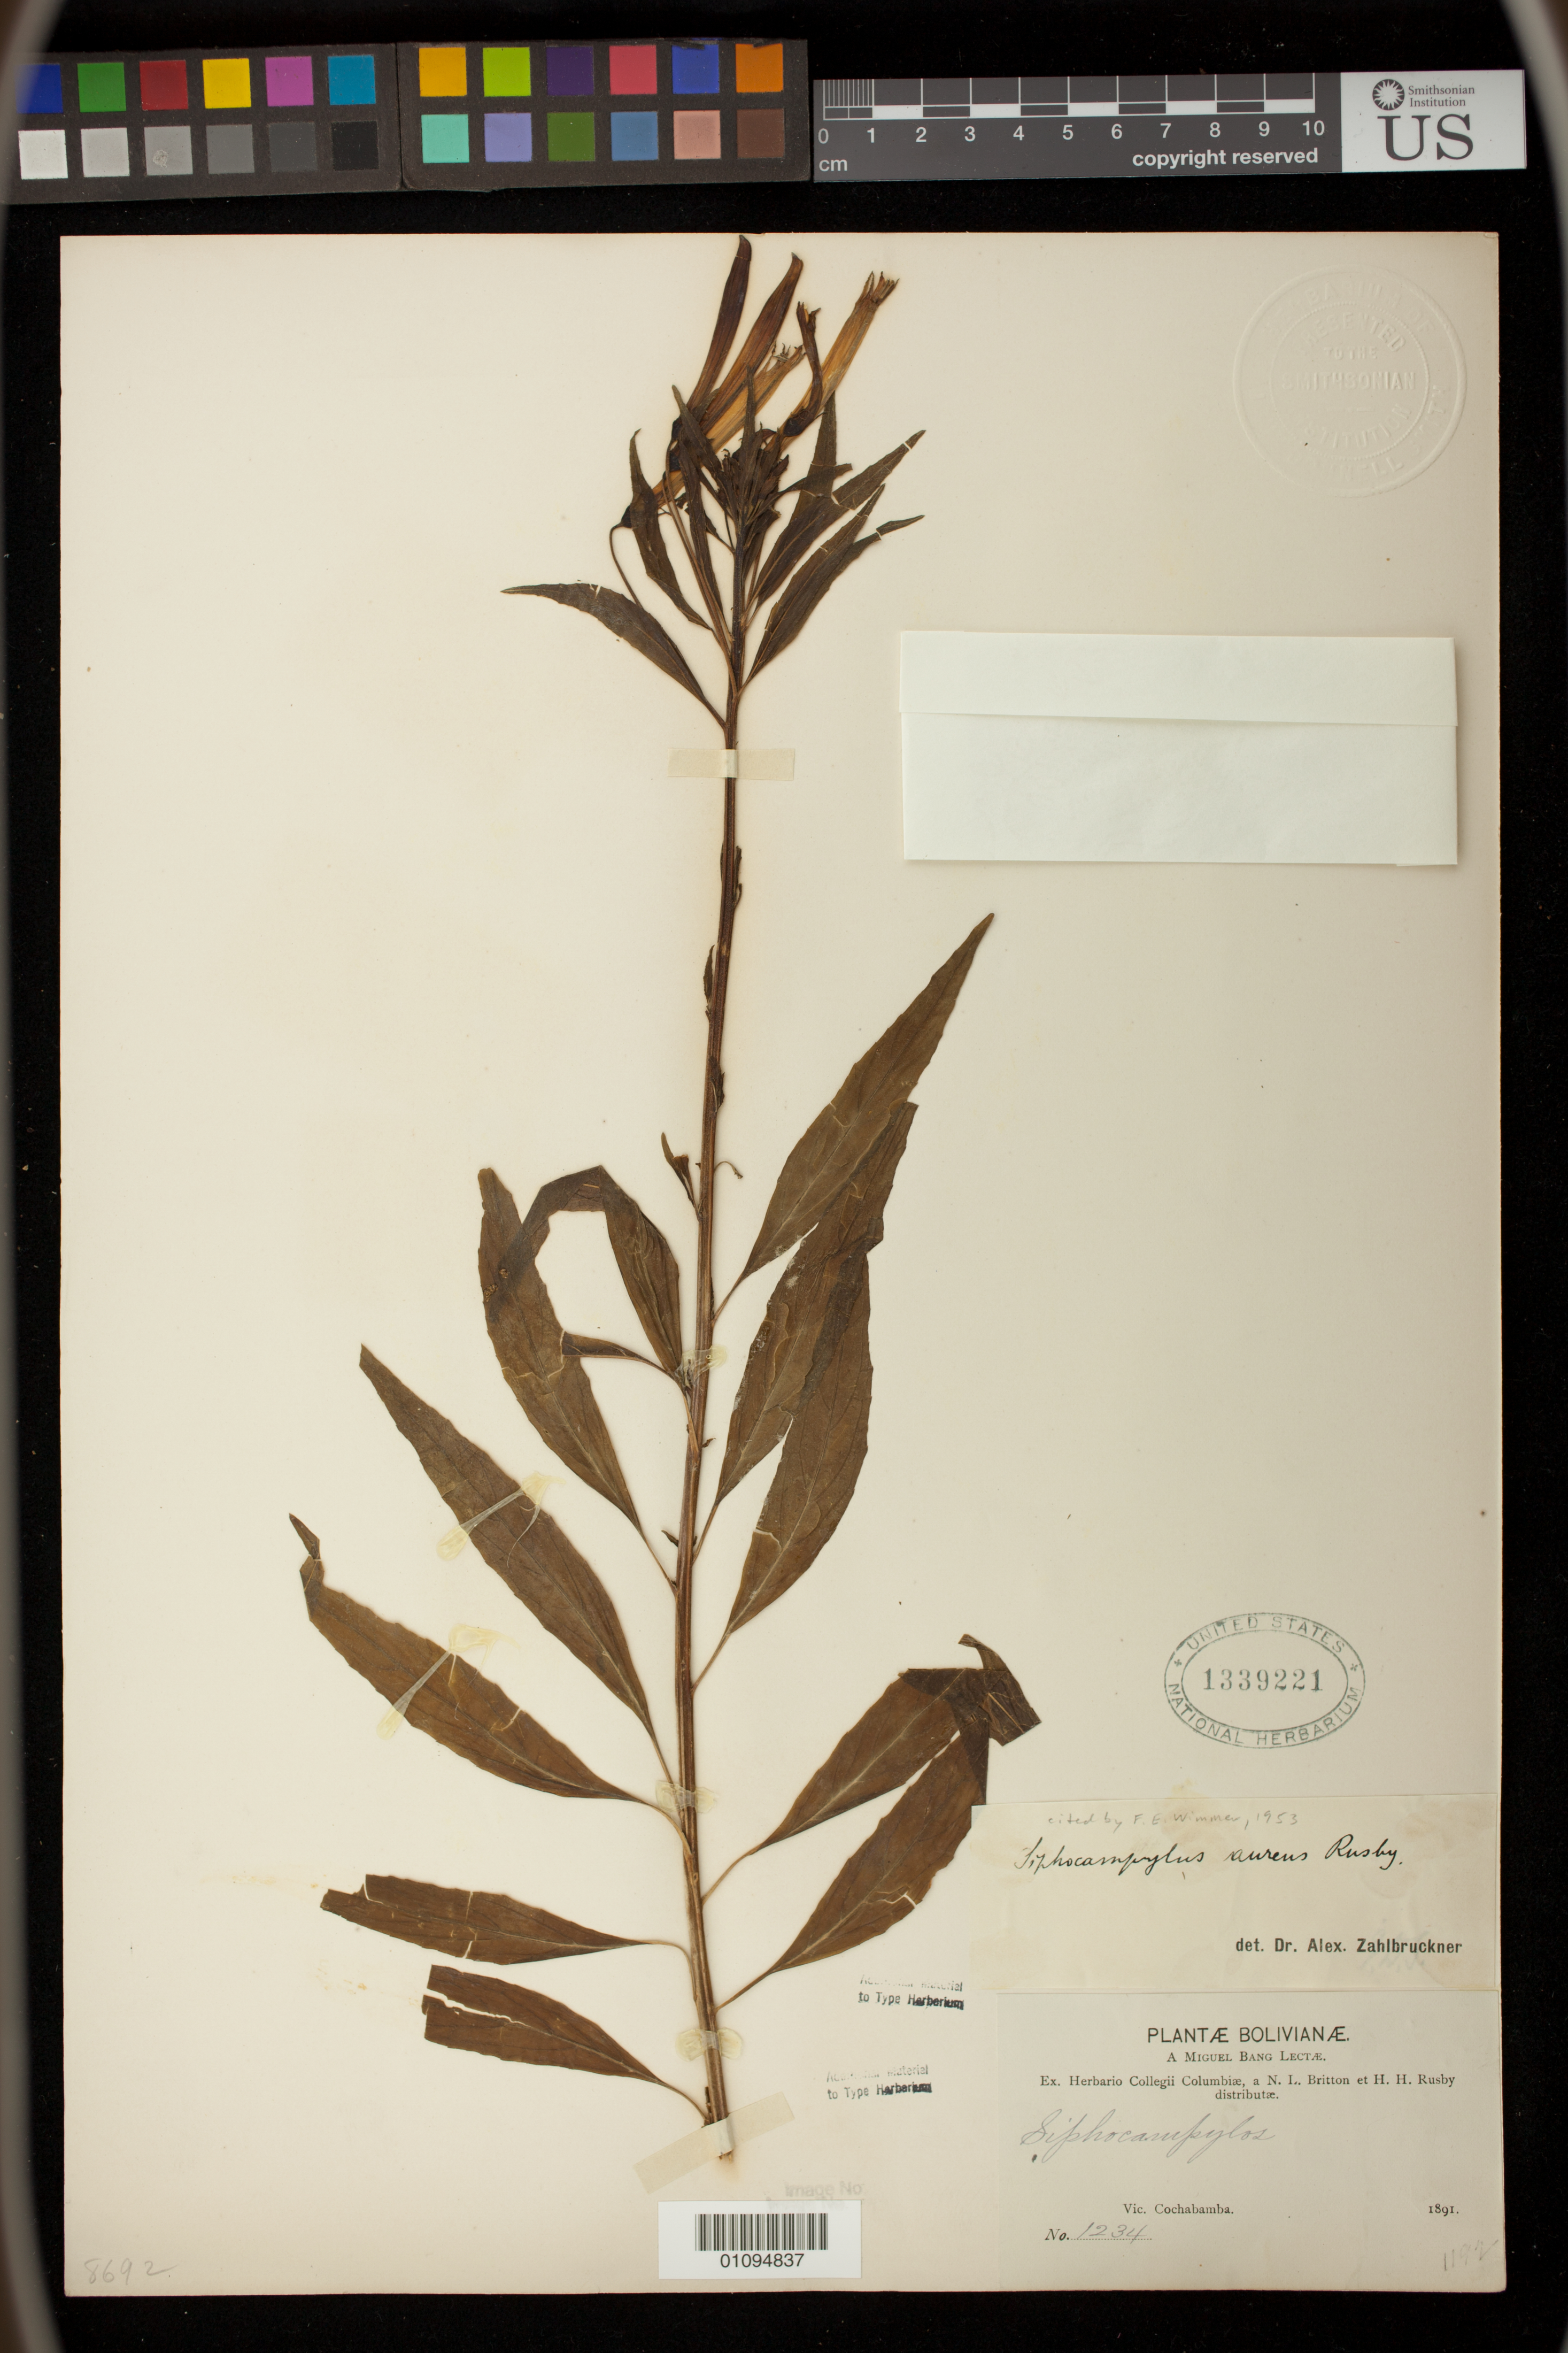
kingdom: Plantae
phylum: Tracheophyta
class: Magnoliopsida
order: Asterales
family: Campanulaceae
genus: Siphocampylus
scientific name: Siphocampylus aureus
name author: Rusby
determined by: Zahlbruckner, A.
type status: Type Collection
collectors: M. Bang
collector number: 1234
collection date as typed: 1891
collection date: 1891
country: Bolivia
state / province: Cochabamba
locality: Vicinity Cochabamba.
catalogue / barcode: US 1339221